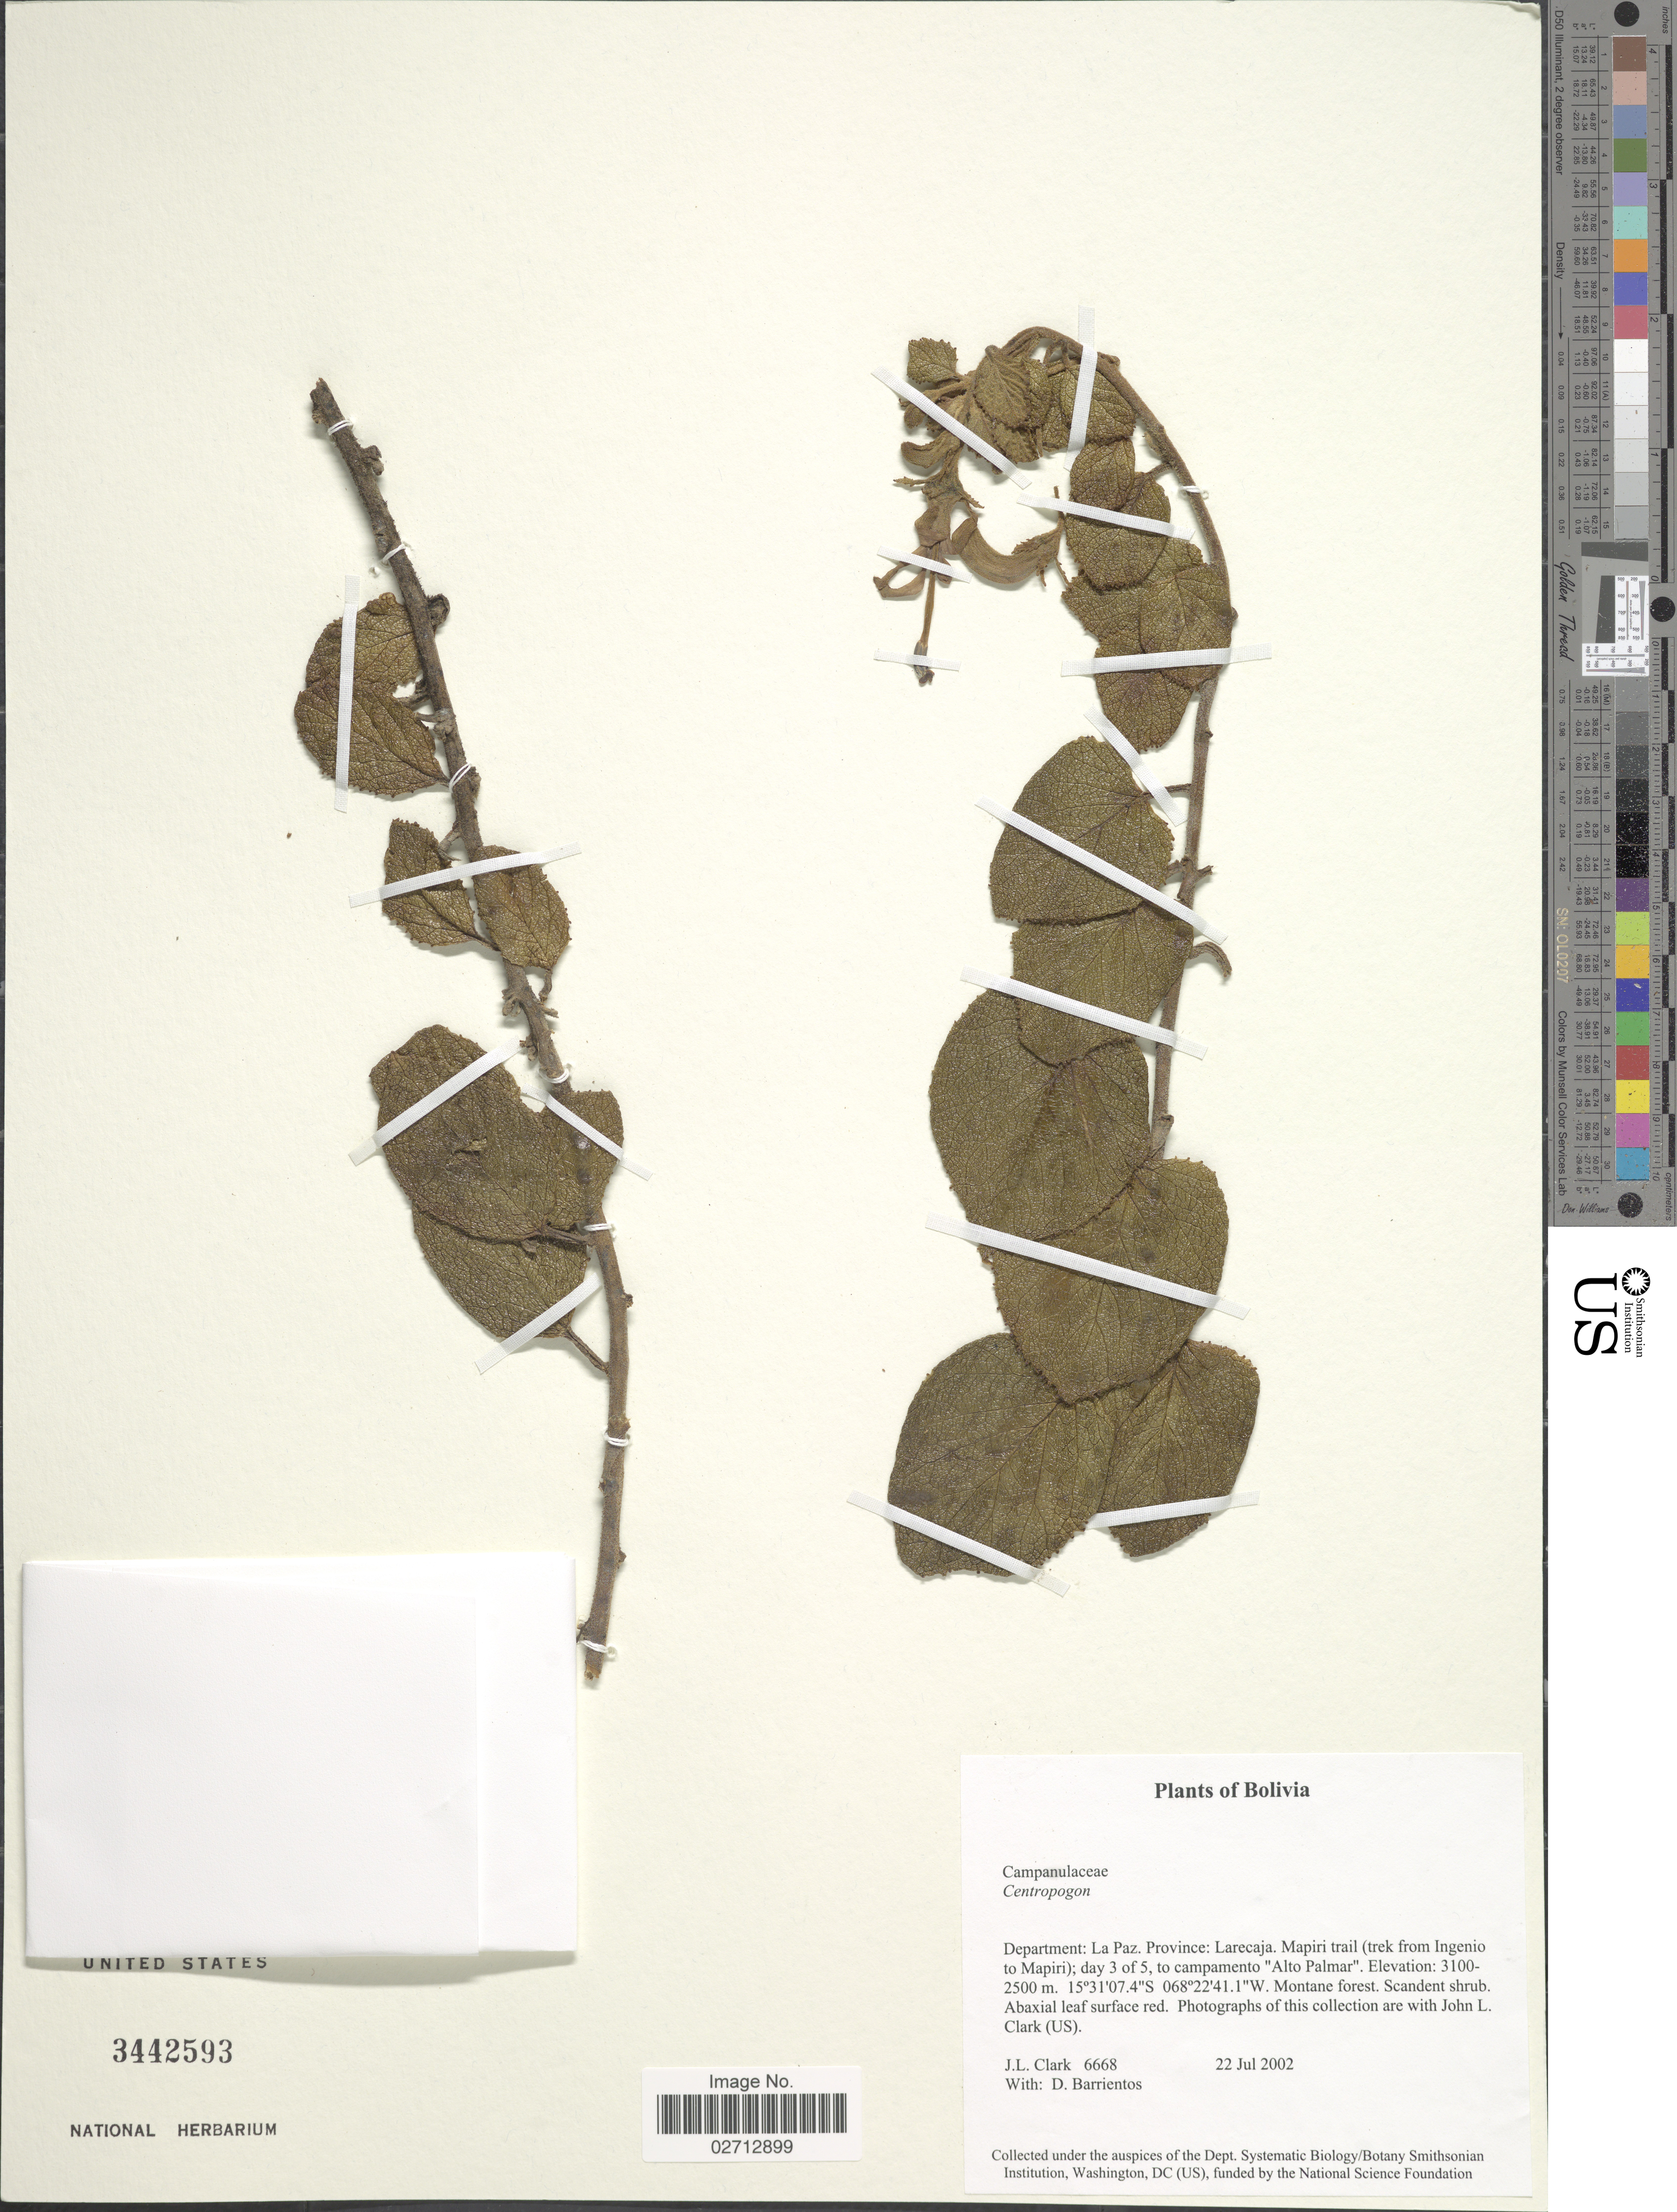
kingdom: Plantae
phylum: Tracheophyta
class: Magnoliopsida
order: Asterales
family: Campanulaceae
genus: Siphocampylus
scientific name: Siphocampylus sp.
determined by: Stein, B. A., Senior Director, Climate Adaptation and Resilience, National Wildlife Federation (UNITED STATES)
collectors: J. L. Clark & D. Barrientos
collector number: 6668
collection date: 2002-07-22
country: Bolivia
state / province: La Paz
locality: Province: Larecaja. Mapiri trail (trek from Ingenio to Mapiri); day 3 of 5, to campamento "Alto Palmar"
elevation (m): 2500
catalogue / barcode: US 3442593